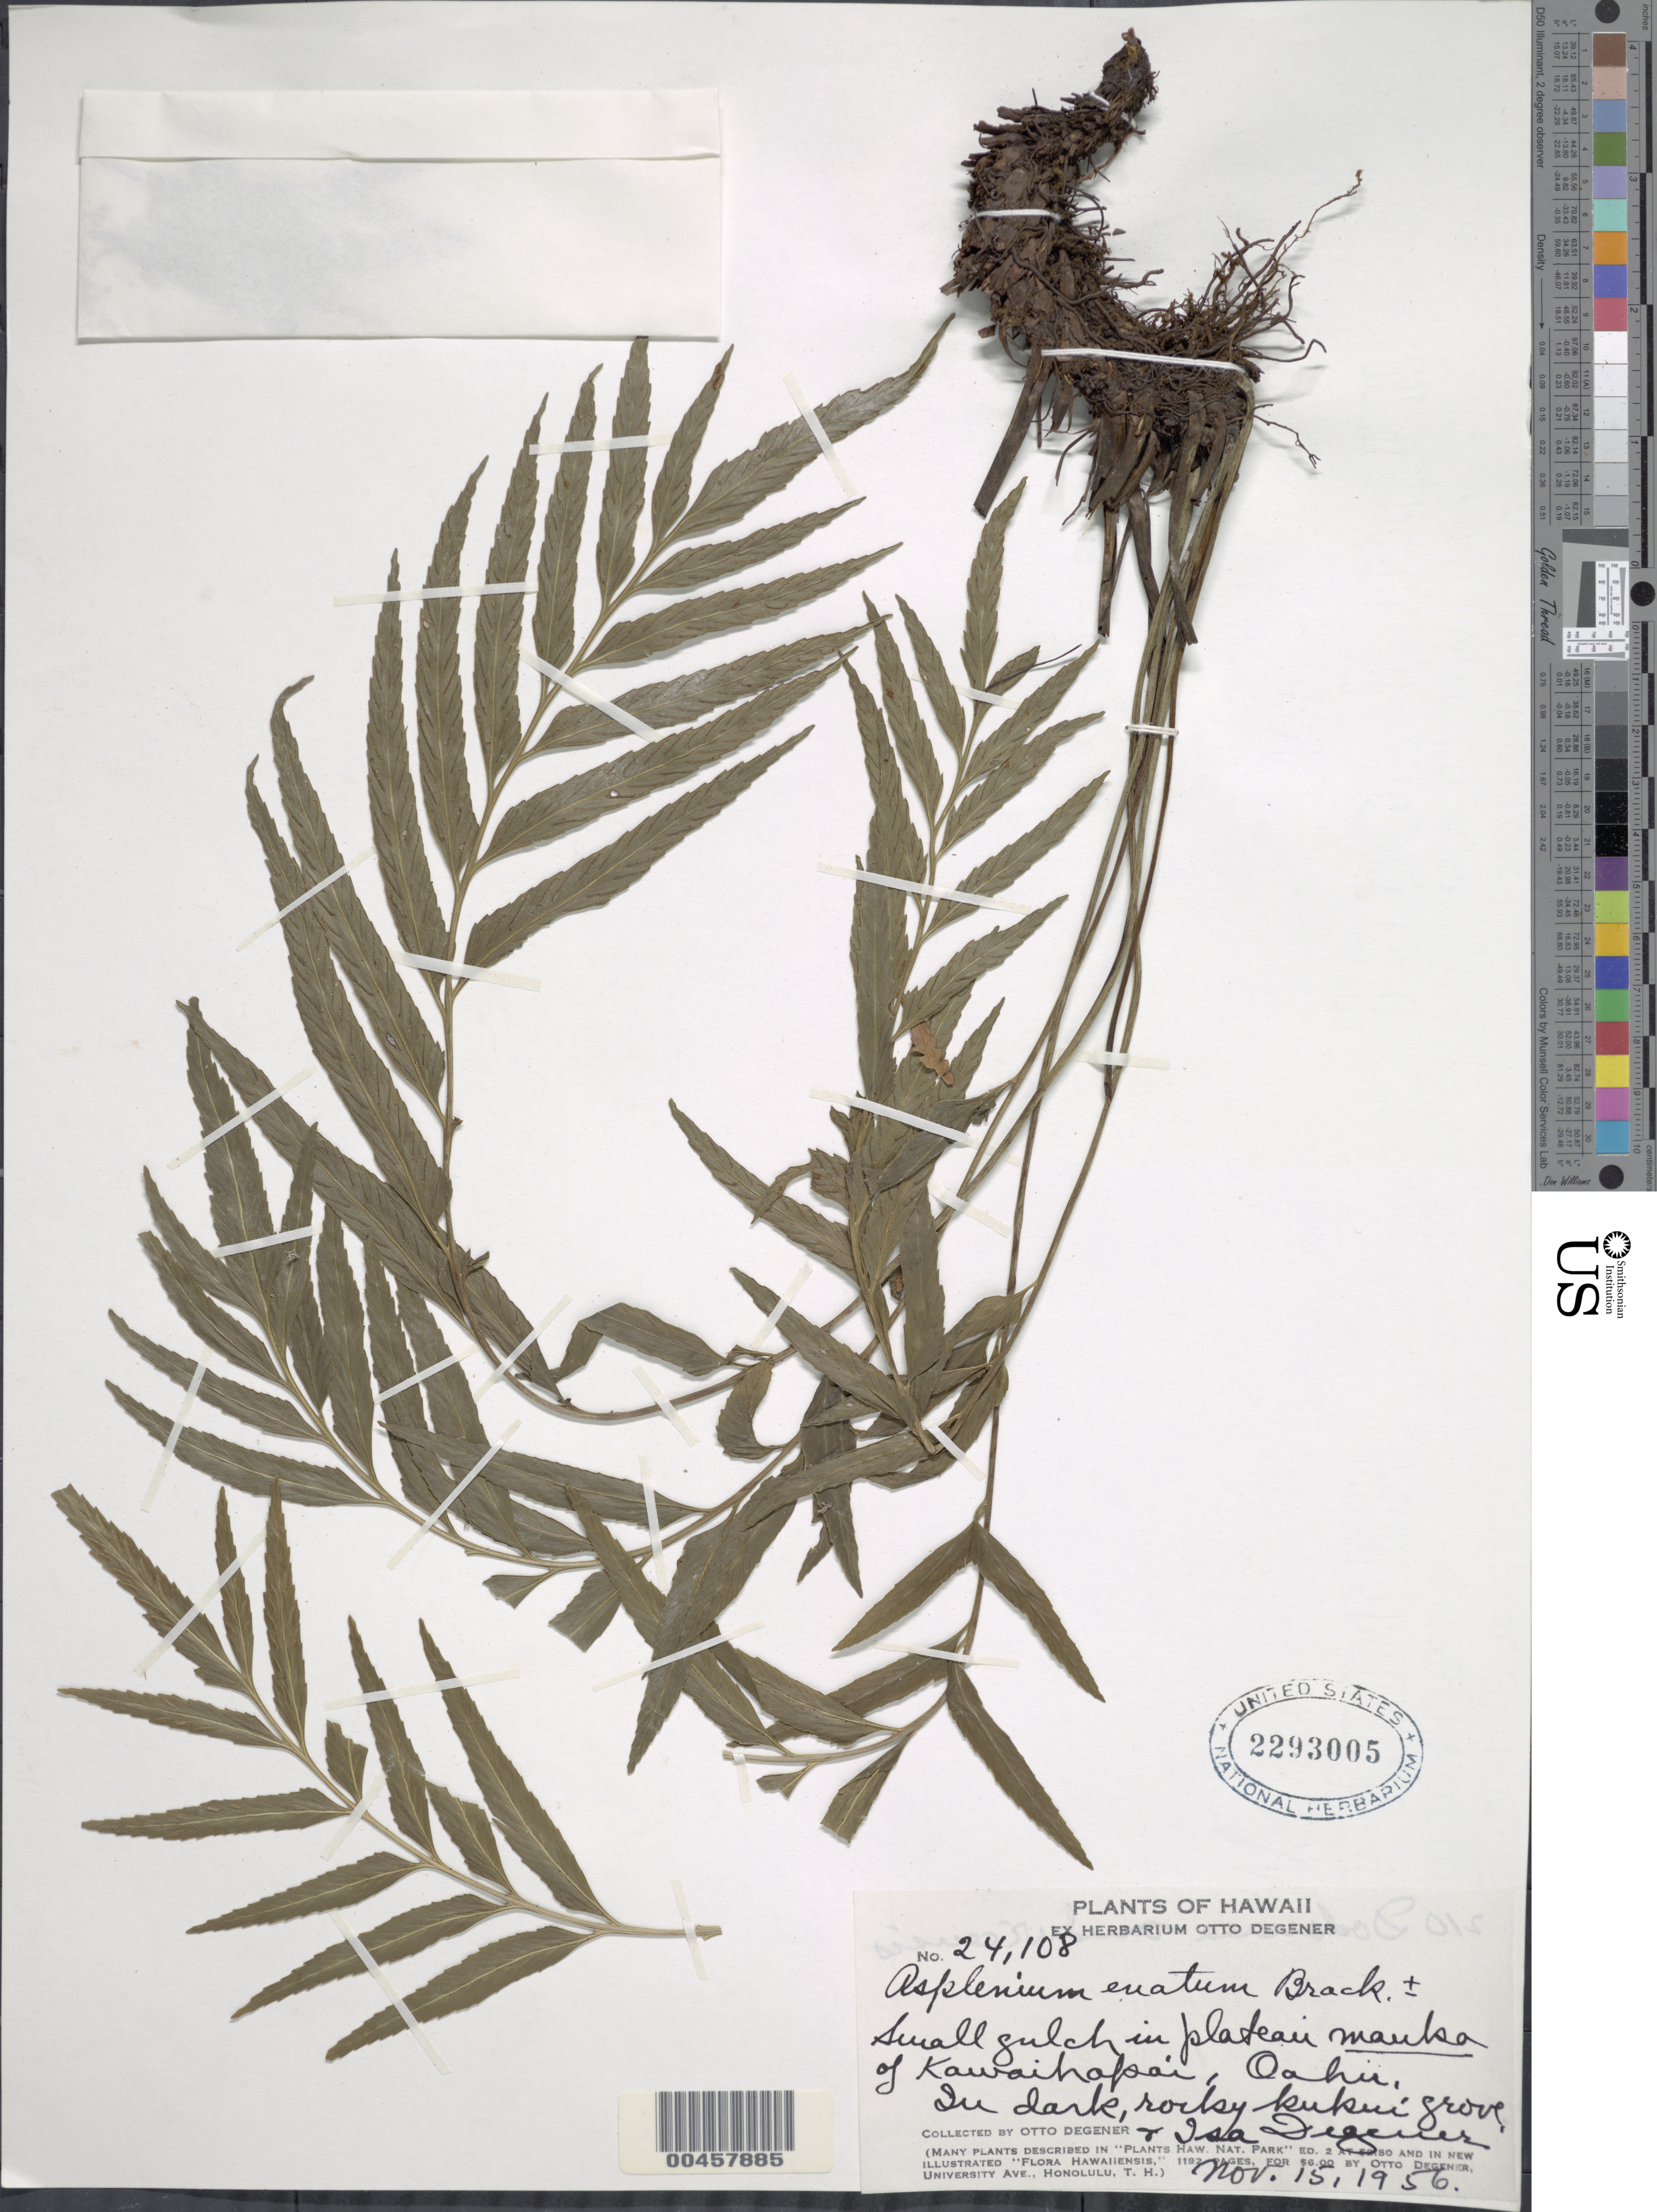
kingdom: Plantae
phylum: Tracheophyta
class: Polypodiopsida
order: Polypodiales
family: Aspleniaceae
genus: Asplenium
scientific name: Asplenium kaulfussii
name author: Schltdl.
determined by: Wagner, W. L., (BOT), Smithsonian Institution - National Museum of Natural History (UNITED STATES)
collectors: O. Degener & I. Degener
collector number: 24108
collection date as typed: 15 Nov 1956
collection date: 1956-11-15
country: United States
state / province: Hawaii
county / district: Honolulu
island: Oahu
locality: Small gulch in plateau mauka of Kawaihapai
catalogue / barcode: US 2293005